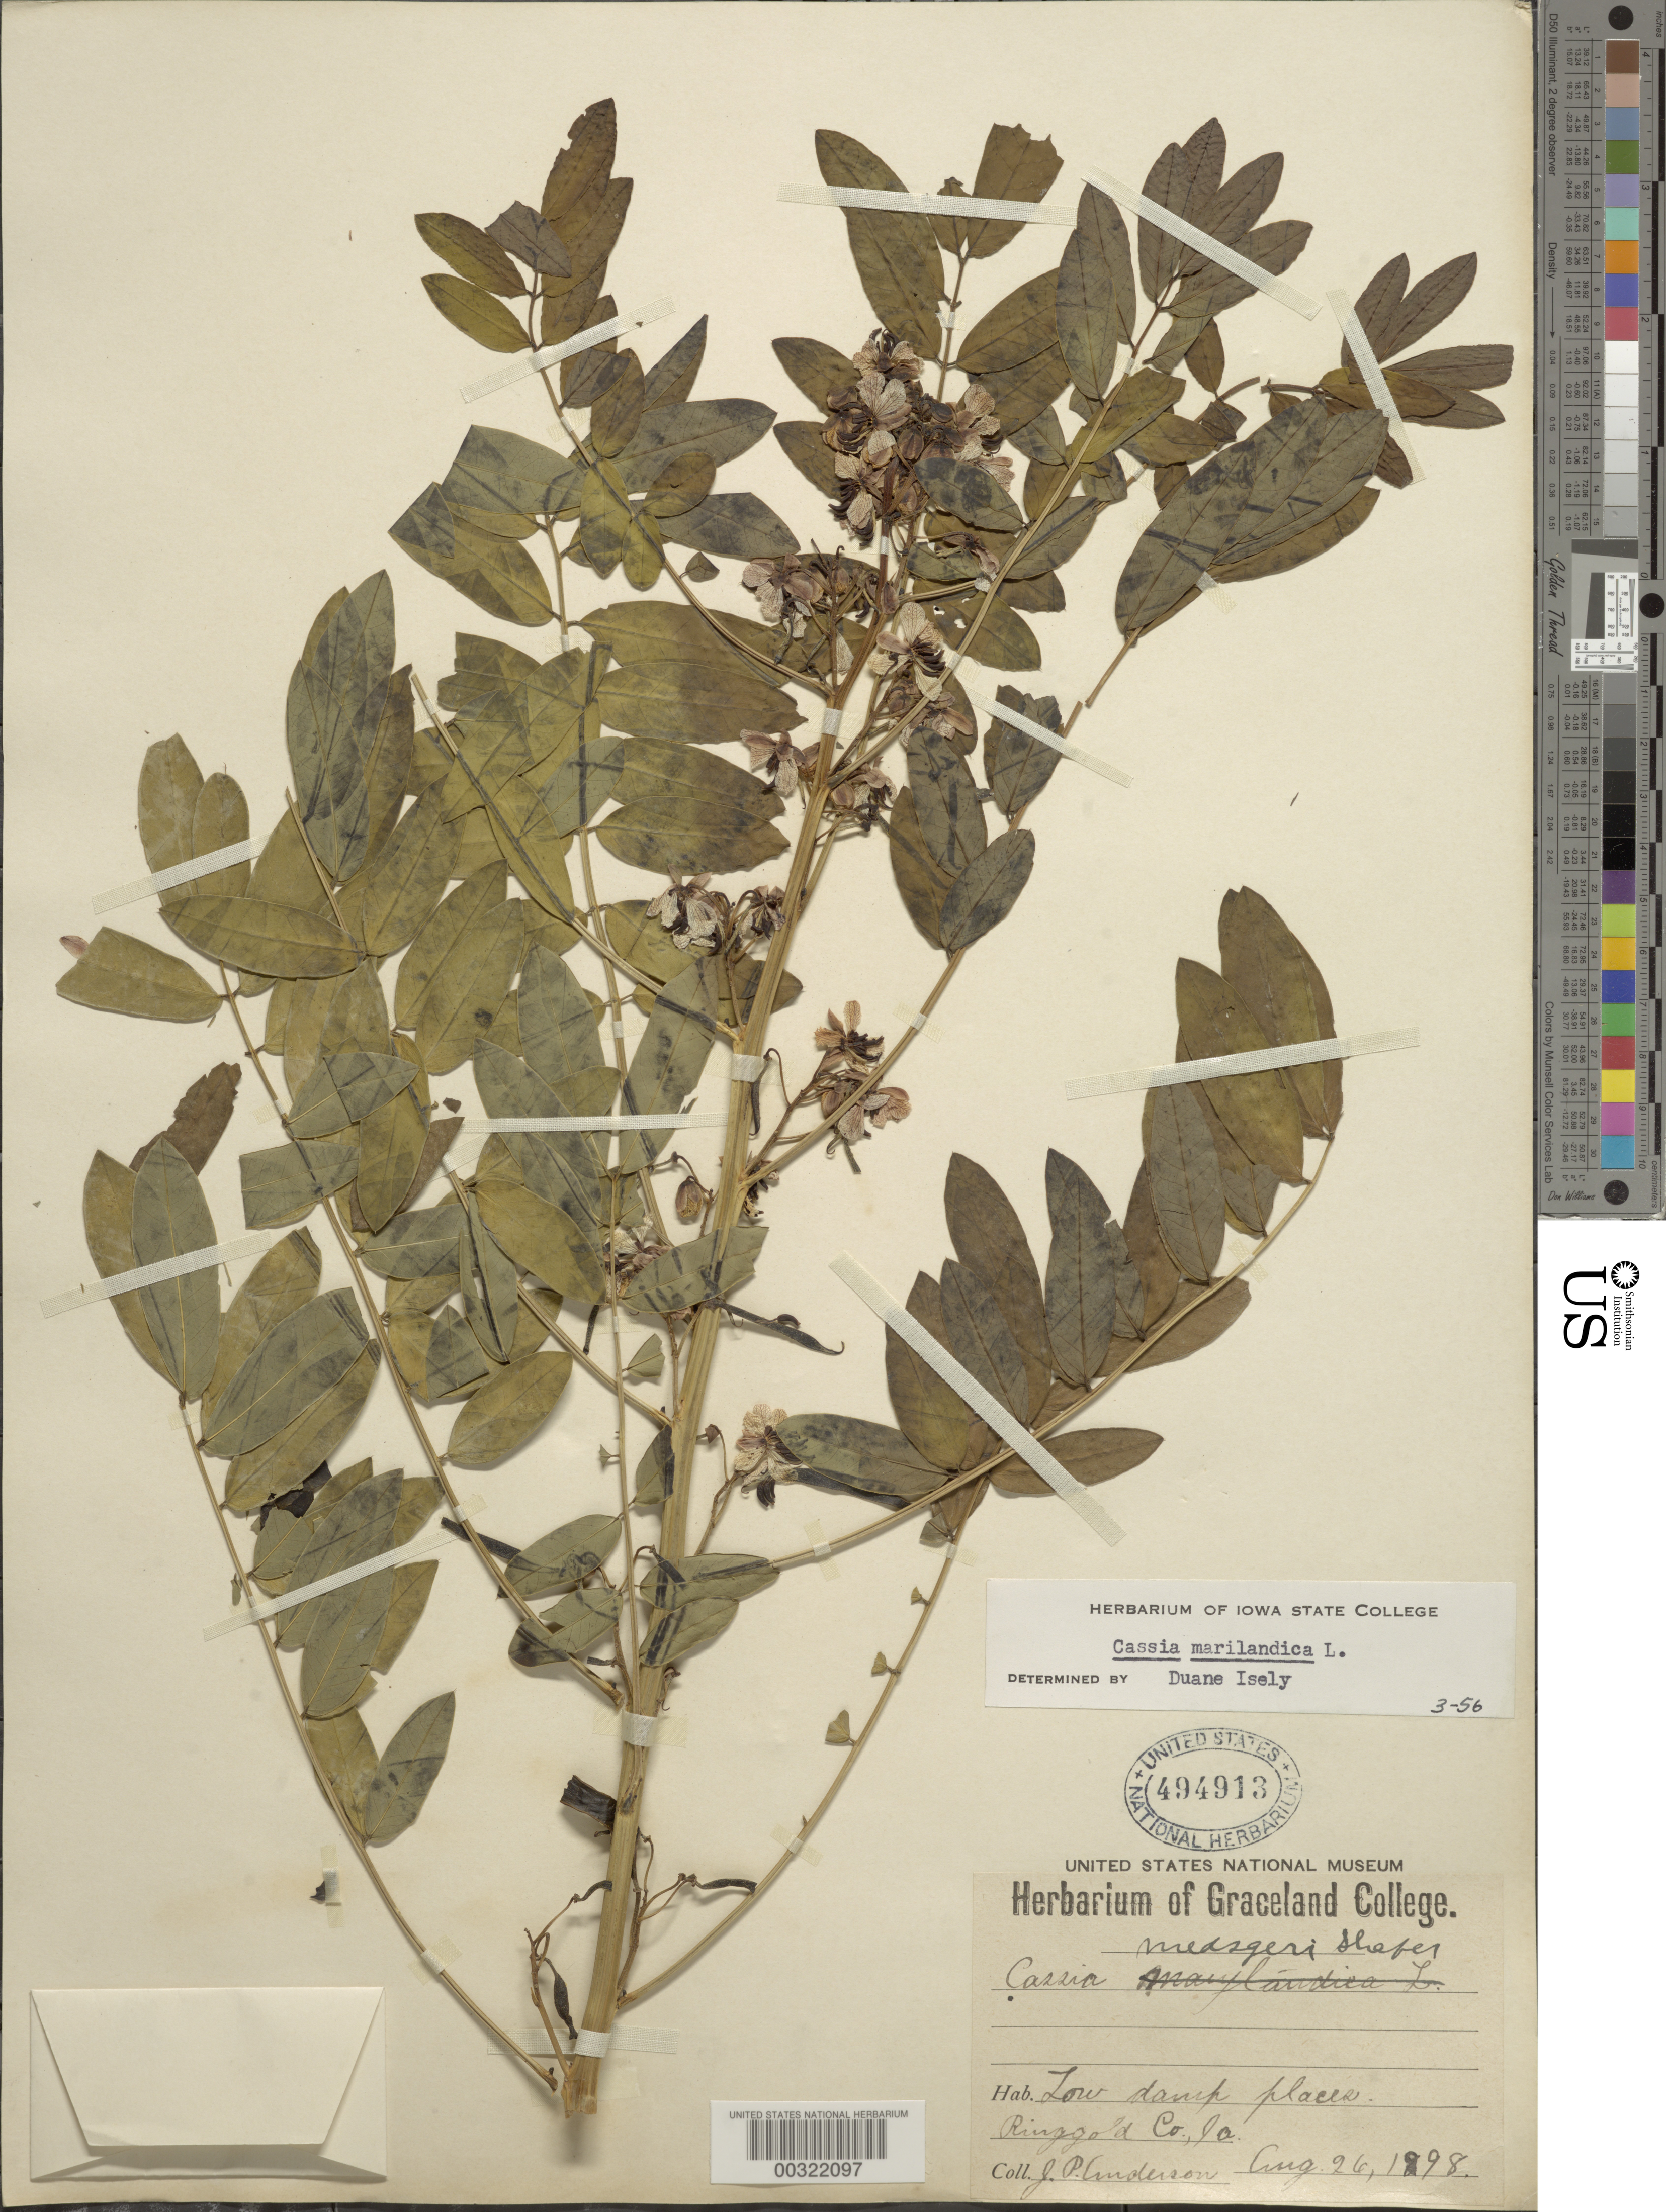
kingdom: Plantae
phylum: Tracheophyta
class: Magnoliopsida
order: Fabales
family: Fabaceae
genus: Senna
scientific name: Senna marilandica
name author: (L.) Link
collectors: J. P. Anderson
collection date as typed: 26 Aug 1898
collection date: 1898-08-26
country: United States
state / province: Iowa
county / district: Ringgold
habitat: Low damp places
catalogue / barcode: US 494913